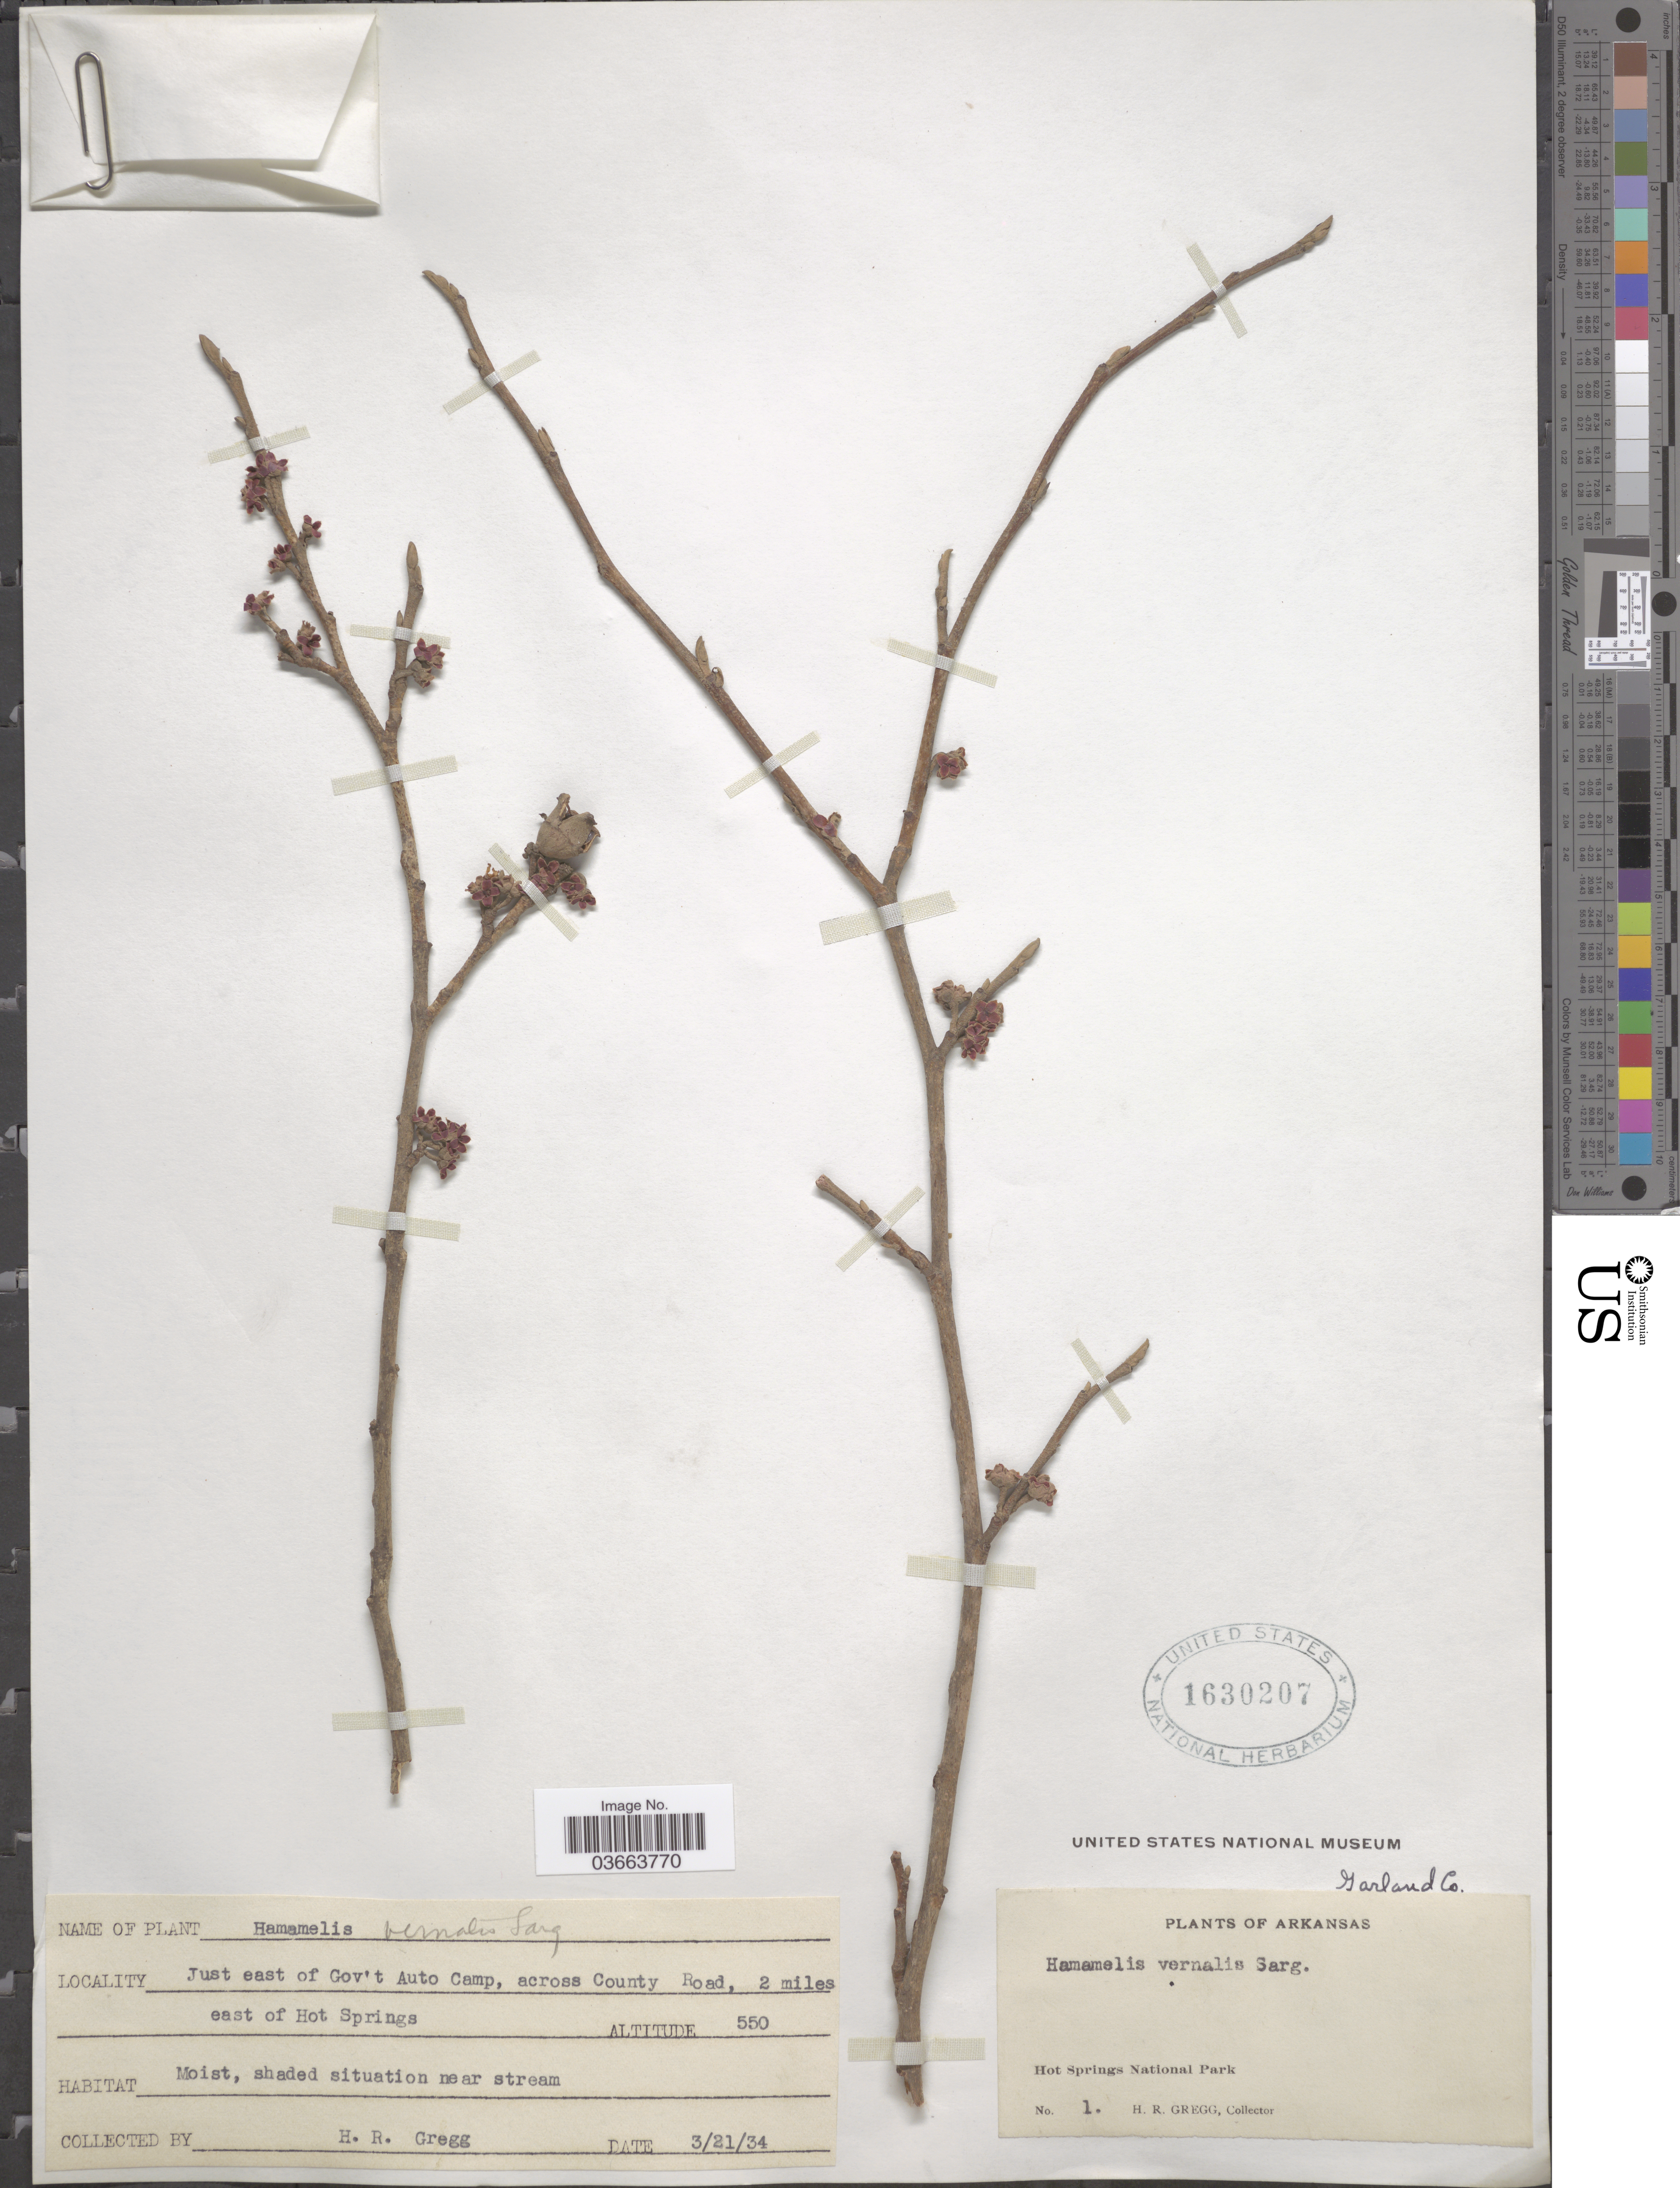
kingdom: Plantae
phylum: Tracheophyta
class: Magnoliopsida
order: Saxifragales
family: Hamamelidaceae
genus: Hamamelis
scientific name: Hamamelis vernalis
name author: Sarg.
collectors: H. Gregg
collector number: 1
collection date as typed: Transcribed d/m/y: 21/3/34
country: United States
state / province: Arkansas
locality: Hot Springs National Park. Just east of Gov't Auto Camp, across County Road, 2 miles east of Hot Springs. Garland Co.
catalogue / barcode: US 1630207